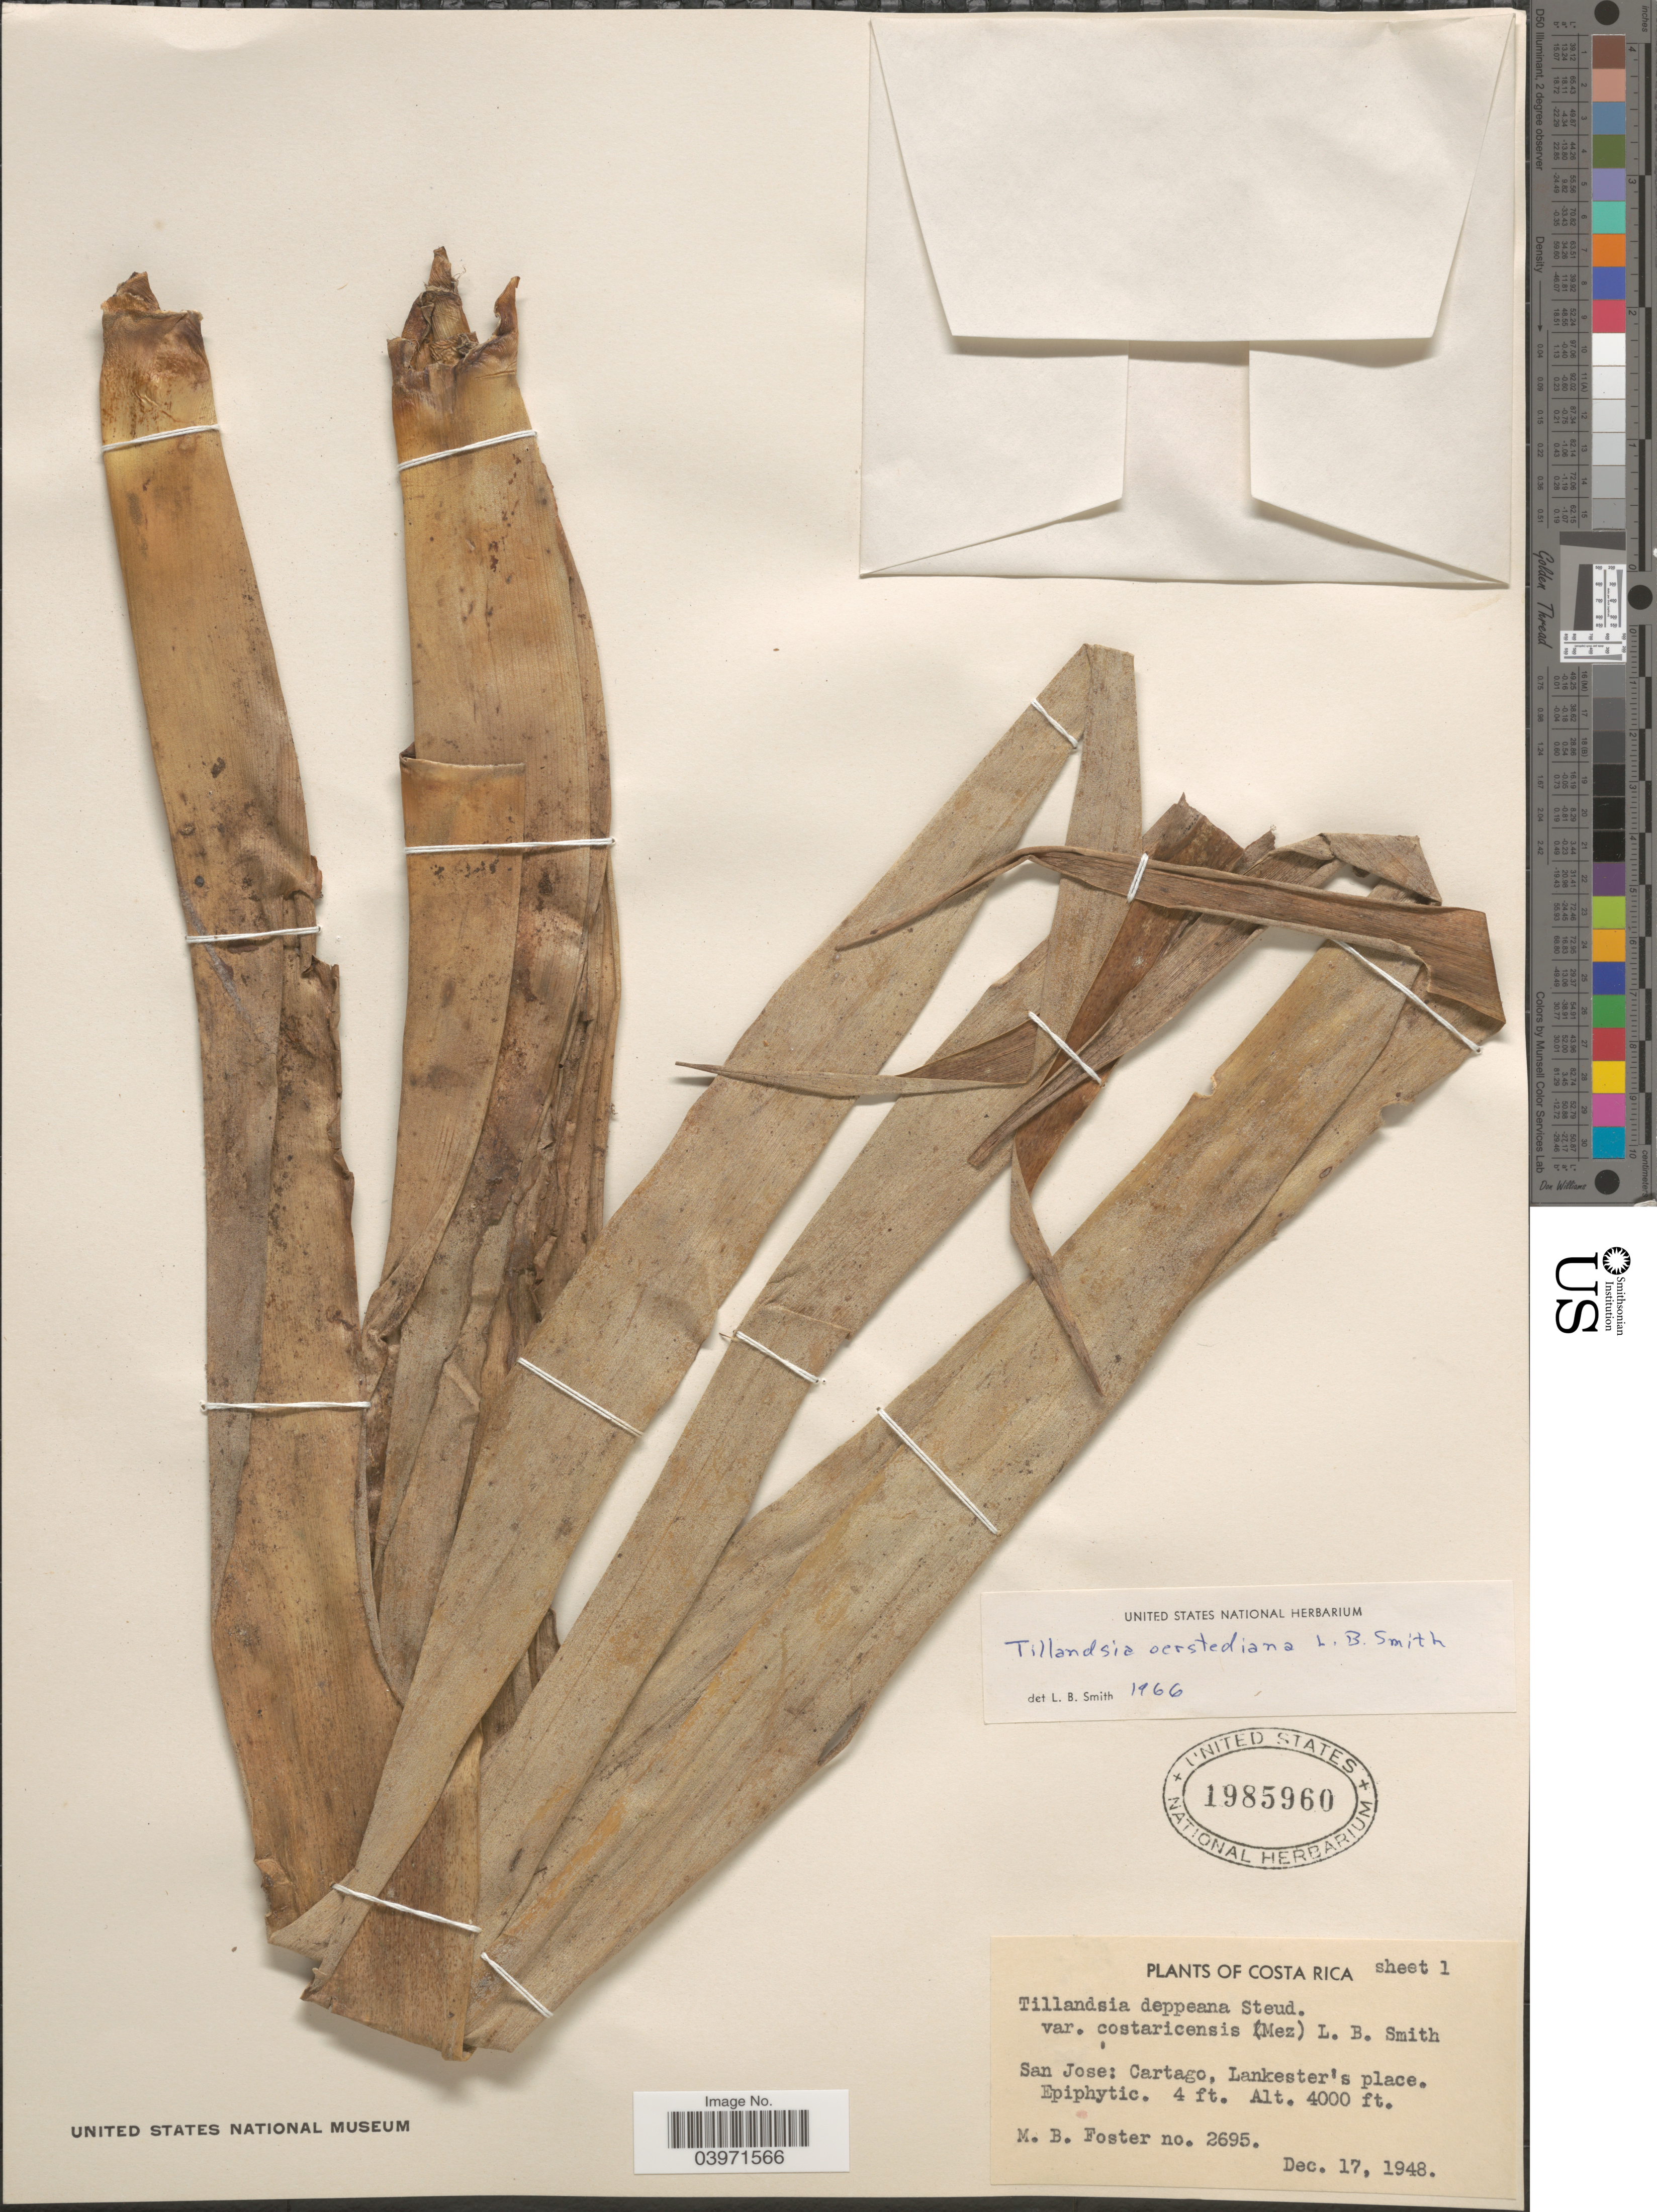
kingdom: Plantae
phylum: Tracheophyta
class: Liliopsida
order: Poales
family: Bromeliaceae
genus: Tillandsia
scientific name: Tillandsia oerstediana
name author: L.B. Sm.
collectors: M. B. Foster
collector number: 2695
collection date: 1948-12-17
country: Costa Rica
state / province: San José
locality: Cartago, Lankester's place.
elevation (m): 1219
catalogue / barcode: US 1985960